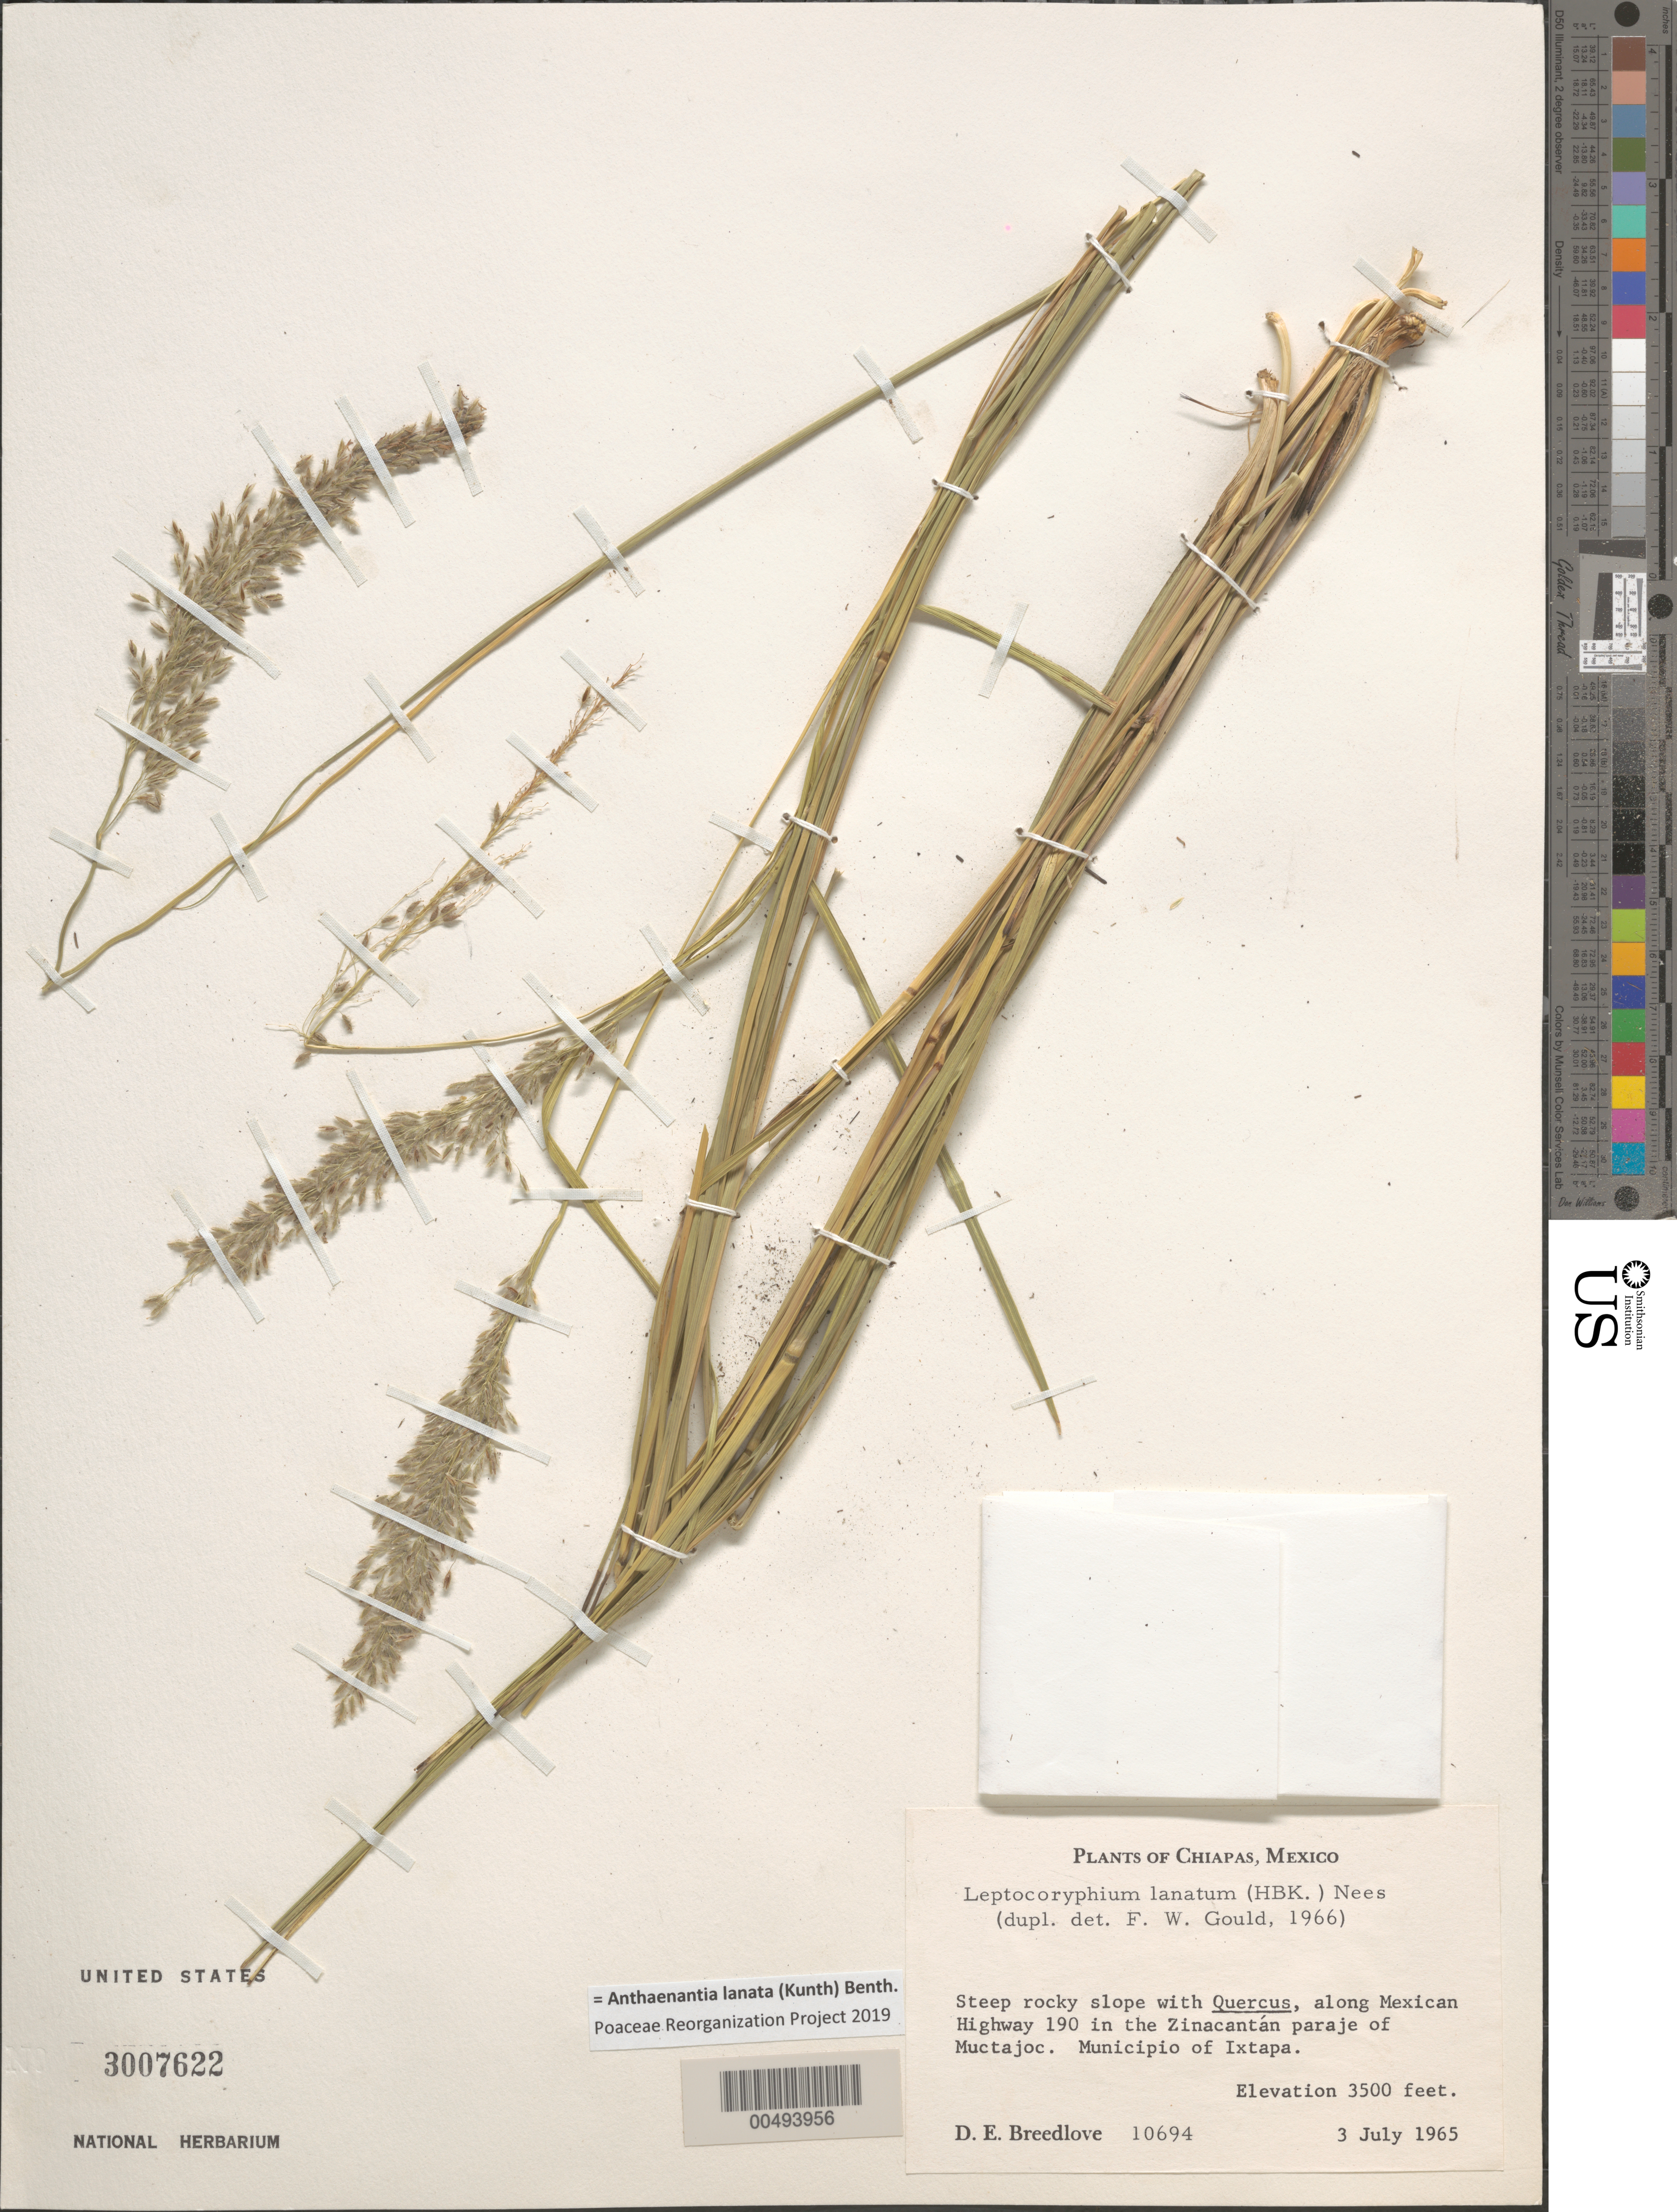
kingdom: Plantae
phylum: Tracheophyta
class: Liliopsida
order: Poales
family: Poaceae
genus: Leptocoryphium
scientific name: Leptocoryphium lanatum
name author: (Kunth) Nees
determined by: Gould, F. W.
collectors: D. E. Breedlove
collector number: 10694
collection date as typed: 3 Jul 1965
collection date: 1965-07-03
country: Mexico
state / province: Chiapas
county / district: Ixtapa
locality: Along Mexican Hwy 190 in the Zinacantán paraje of Muctajoc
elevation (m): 1067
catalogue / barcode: US 3007622